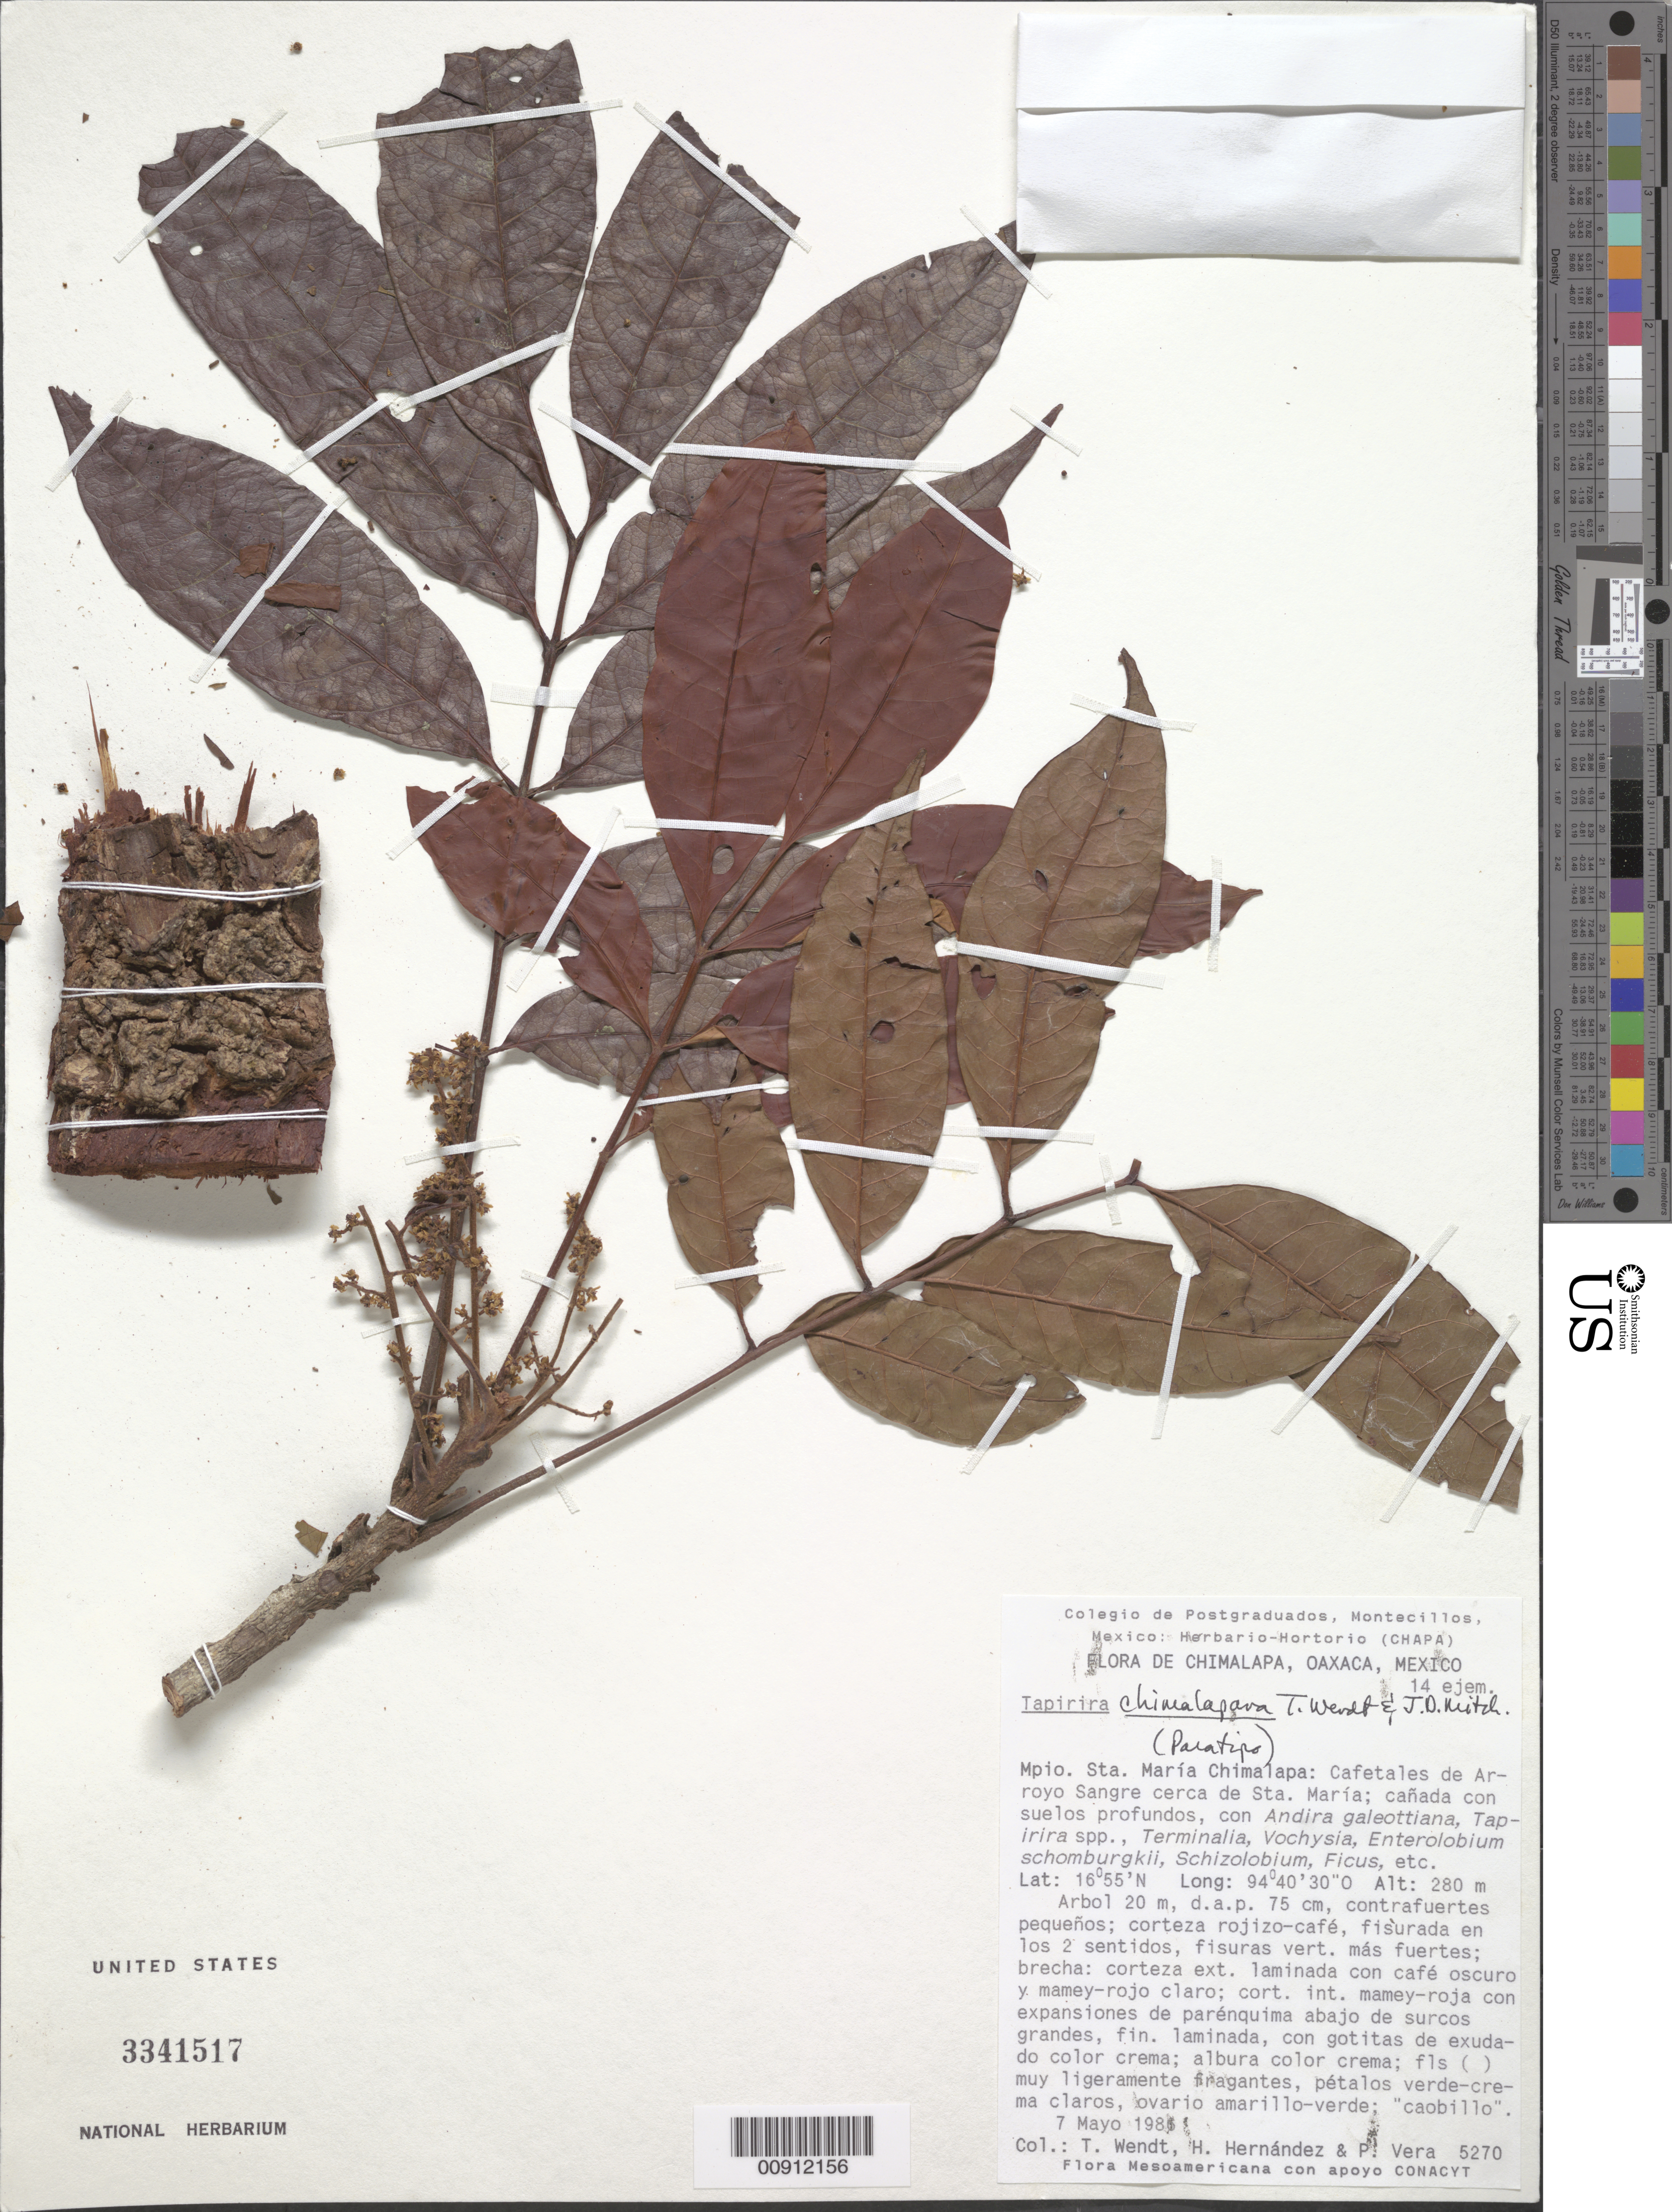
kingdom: Plantae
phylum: Tracheophyta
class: Magnoliopsida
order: Sapindales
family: Anacardiaceae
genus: Tapirira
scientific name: Tapirira chimalapana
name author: T. Wendt & J.D. Mitch.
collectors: T. L. Wendt, Hernández, H. & P. Vera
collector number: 5270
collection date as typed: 07 May 1986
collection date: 1986-05-07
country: Mexico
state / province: Oaxaca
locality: Oaxaca: Mpio. Sta. María Chimalapa: Cafetales de Arroyo Sangre cerca de Sta. María.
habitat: Cañada con suelos profundos, con Andira galeottiana, Tapirira spp., Terminalia, Vochysia, Enterolobium schomburgkii,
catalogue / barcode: US 3341517